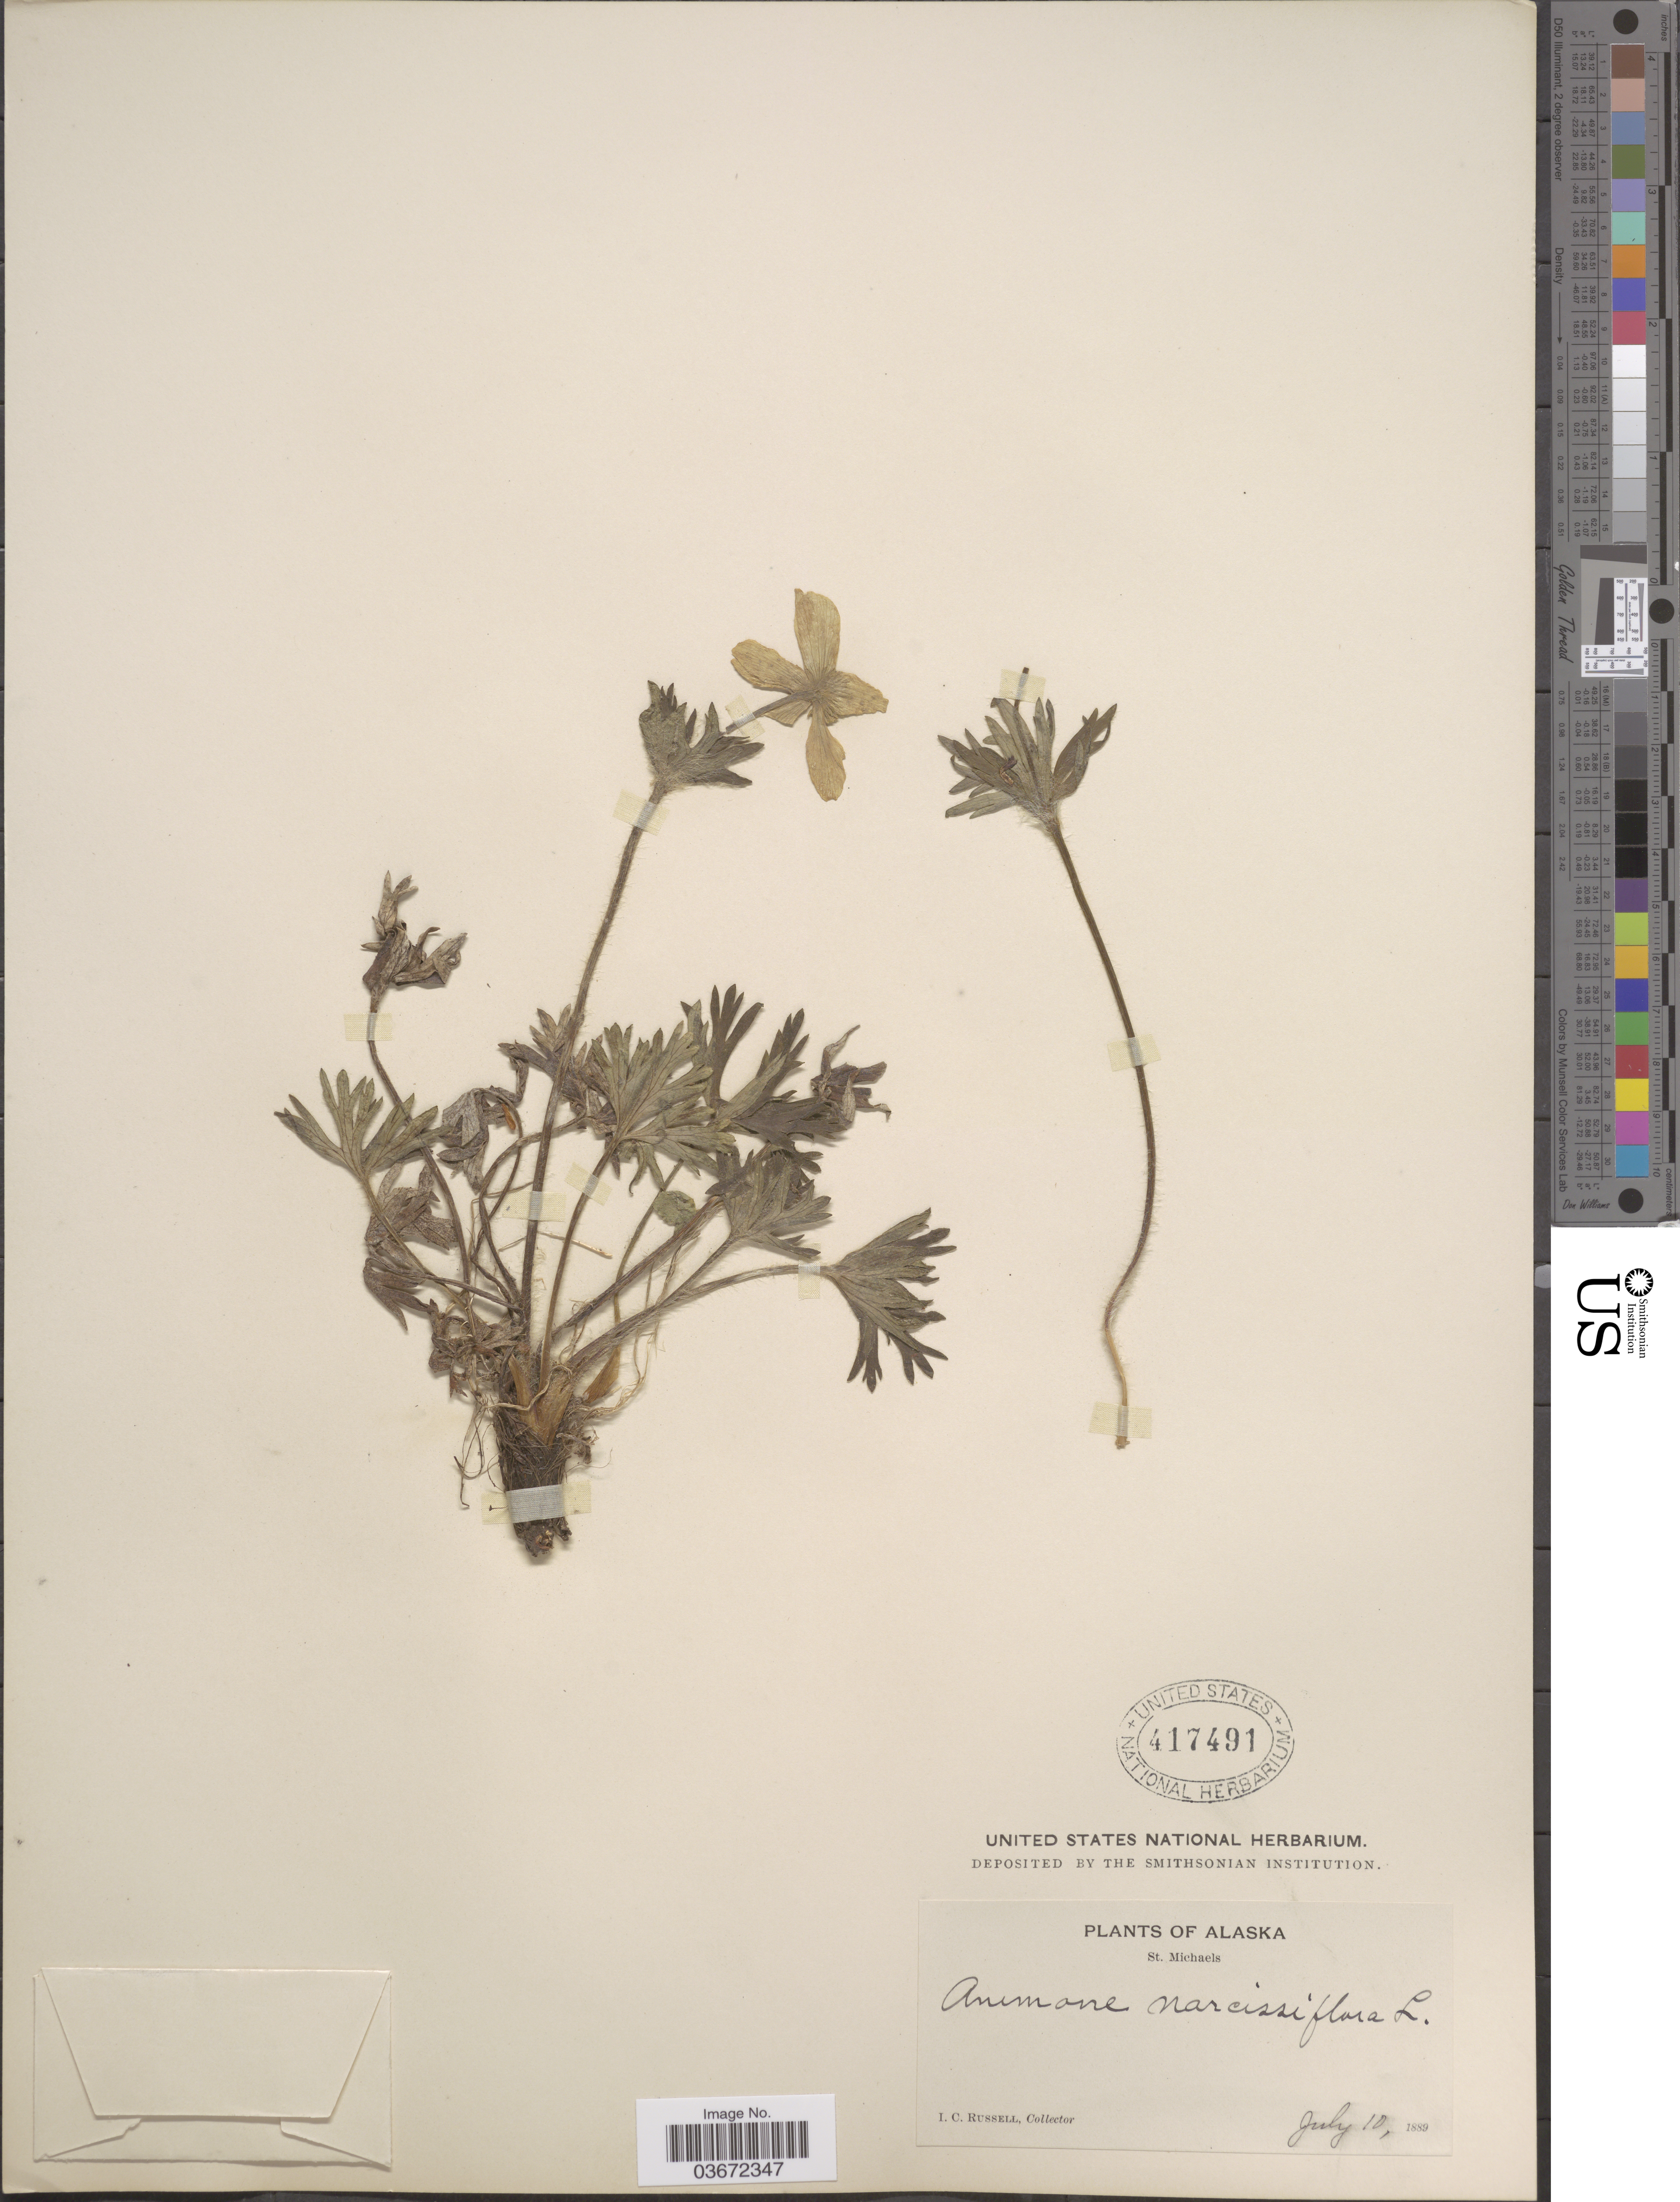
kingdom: Plantae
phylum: Tracheophyta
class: Magnoliopsida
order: Ranunculales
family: Ranunculaceae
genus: Anemone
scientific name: Anemone narcissiflora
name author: L.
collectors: I. C. Russell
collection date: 1889-07-10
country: United States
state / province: Alaska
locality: St. Michaels.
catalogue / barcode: US 417491